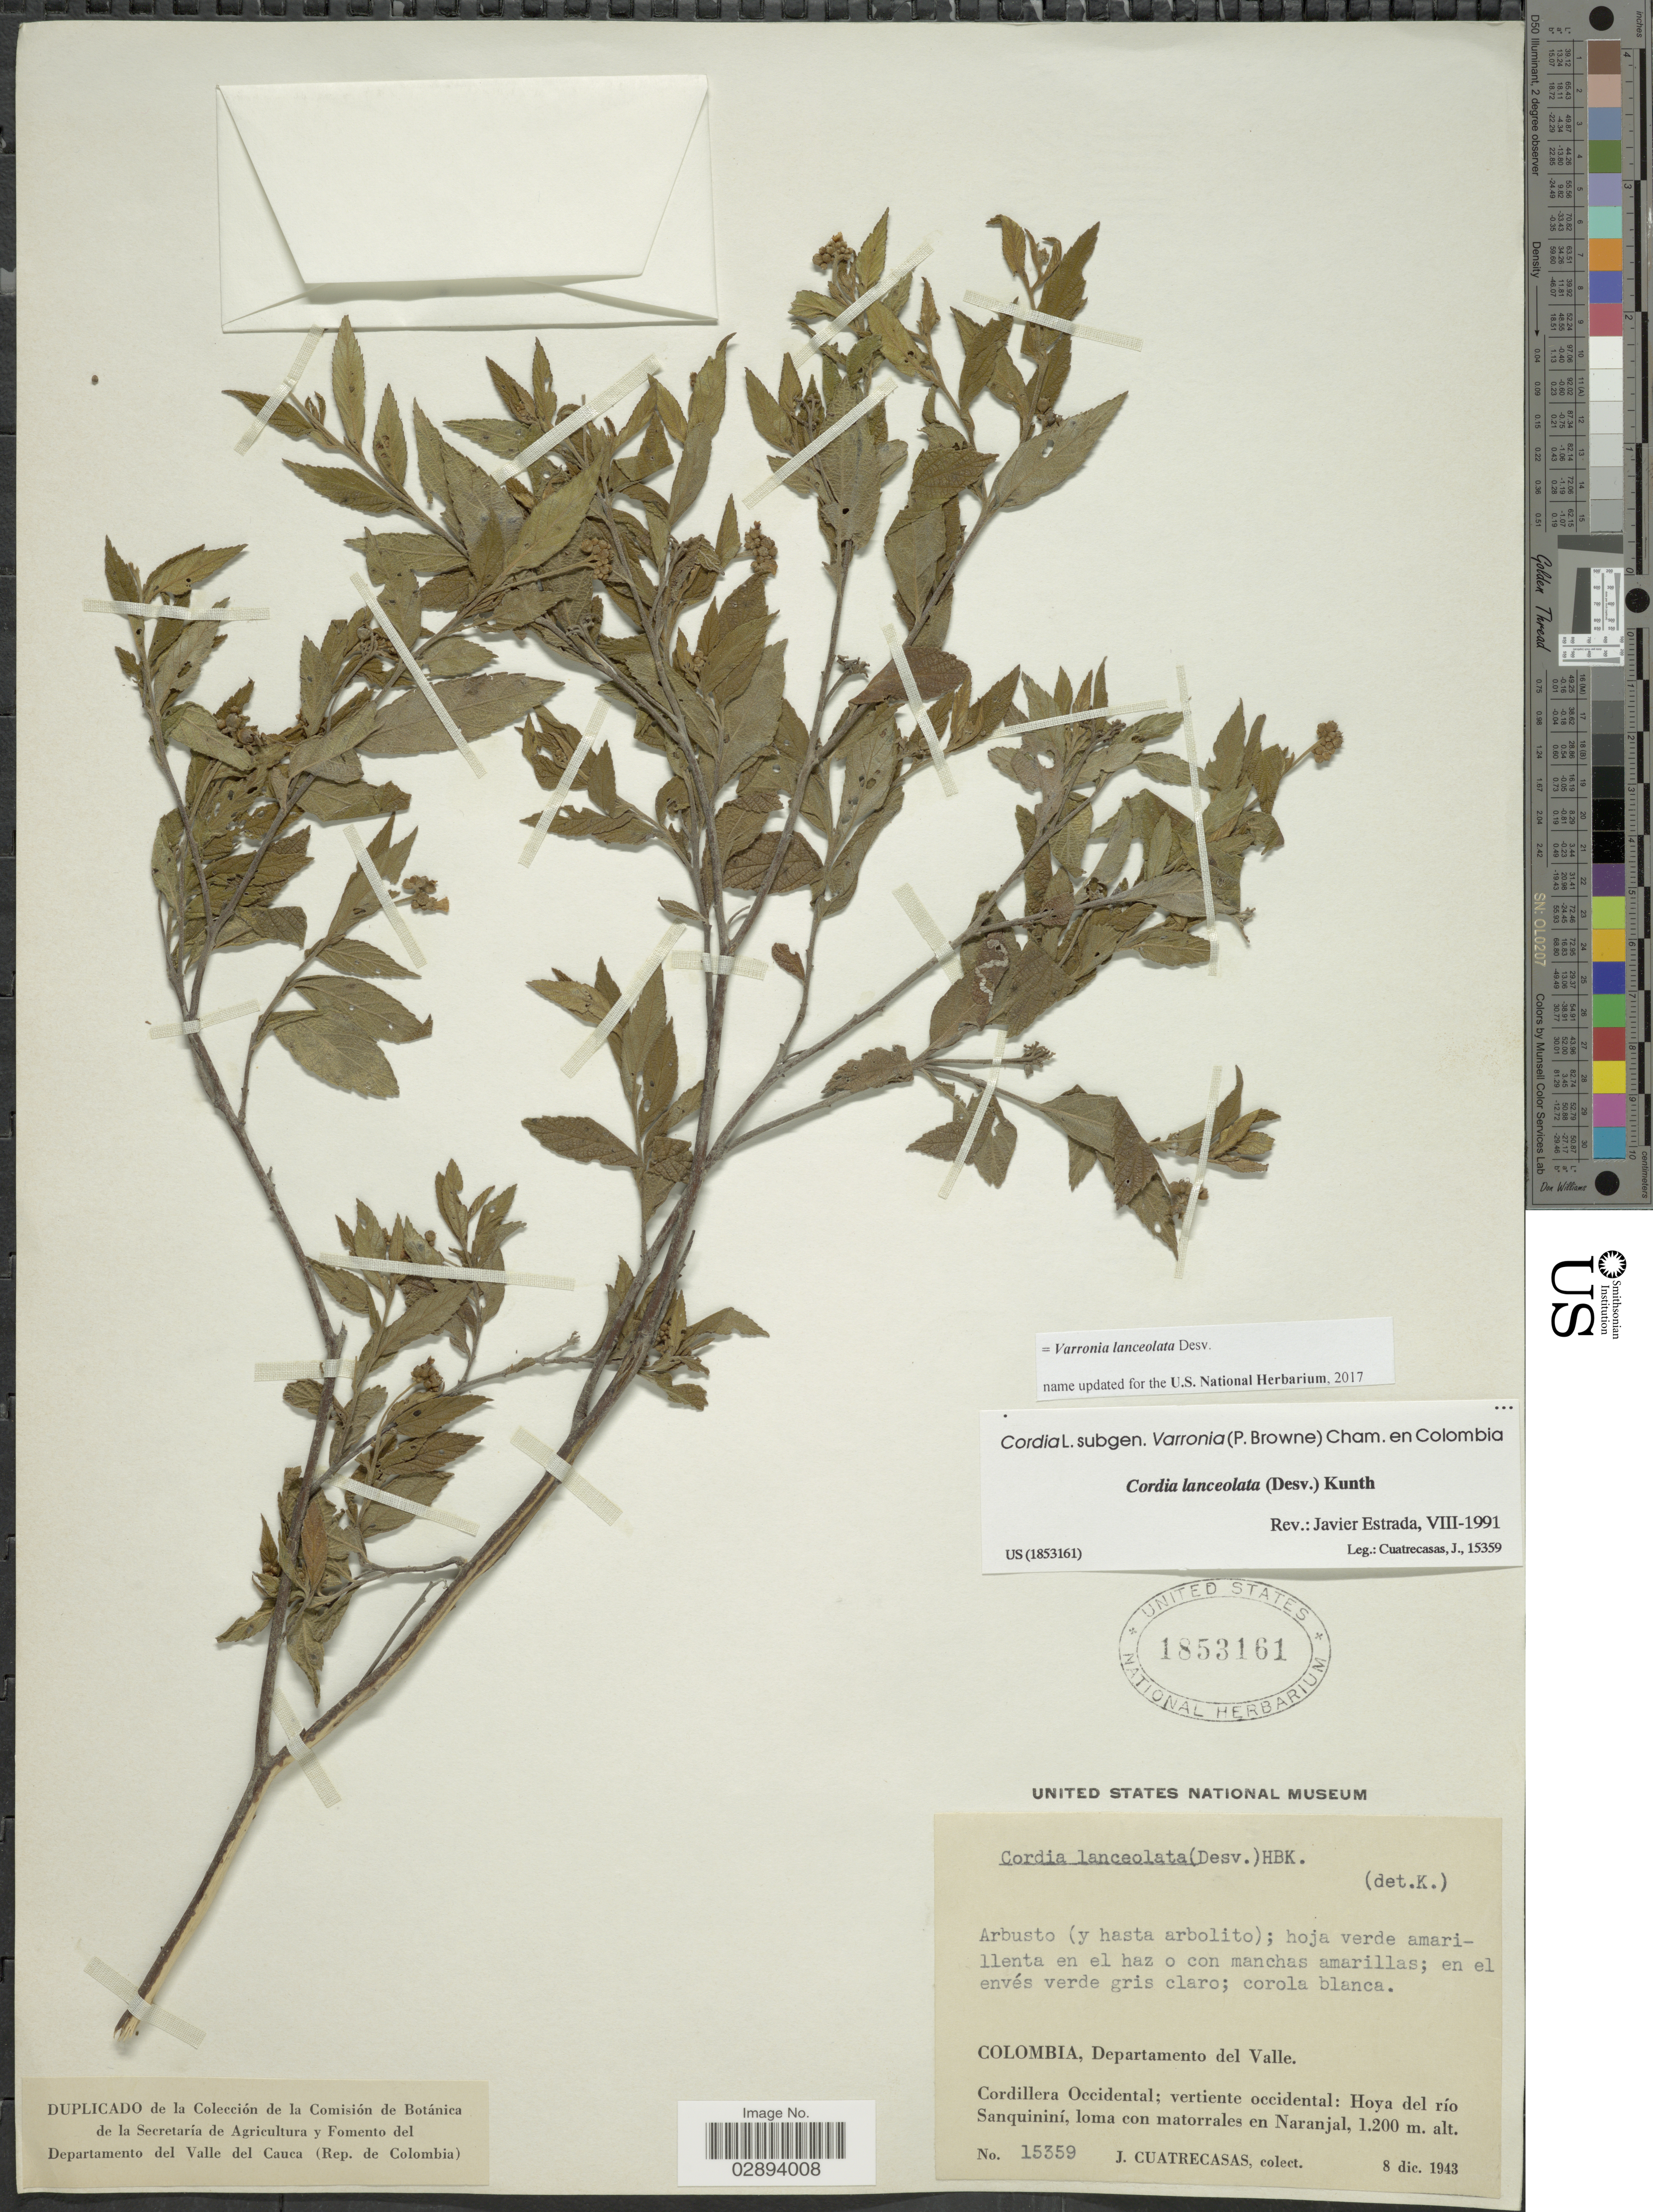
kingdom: Plantae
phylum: Tracheophyta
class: Magnoliopsida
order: Boraginales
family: Cordiaceae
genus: Varronia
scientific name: Varronia lanceolata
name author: Willd. ex Cham.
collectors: J. Cuatrecasas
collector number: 15359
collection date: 1943-12-08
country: Colombia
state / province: Valle del Cauca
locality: Departamento del Valle, Cordillera Occidental, vertiente occidental, Hoya del río Sanquininí, loma con matorrales en Naranjal.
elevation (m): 1200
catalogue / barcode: US 1853161